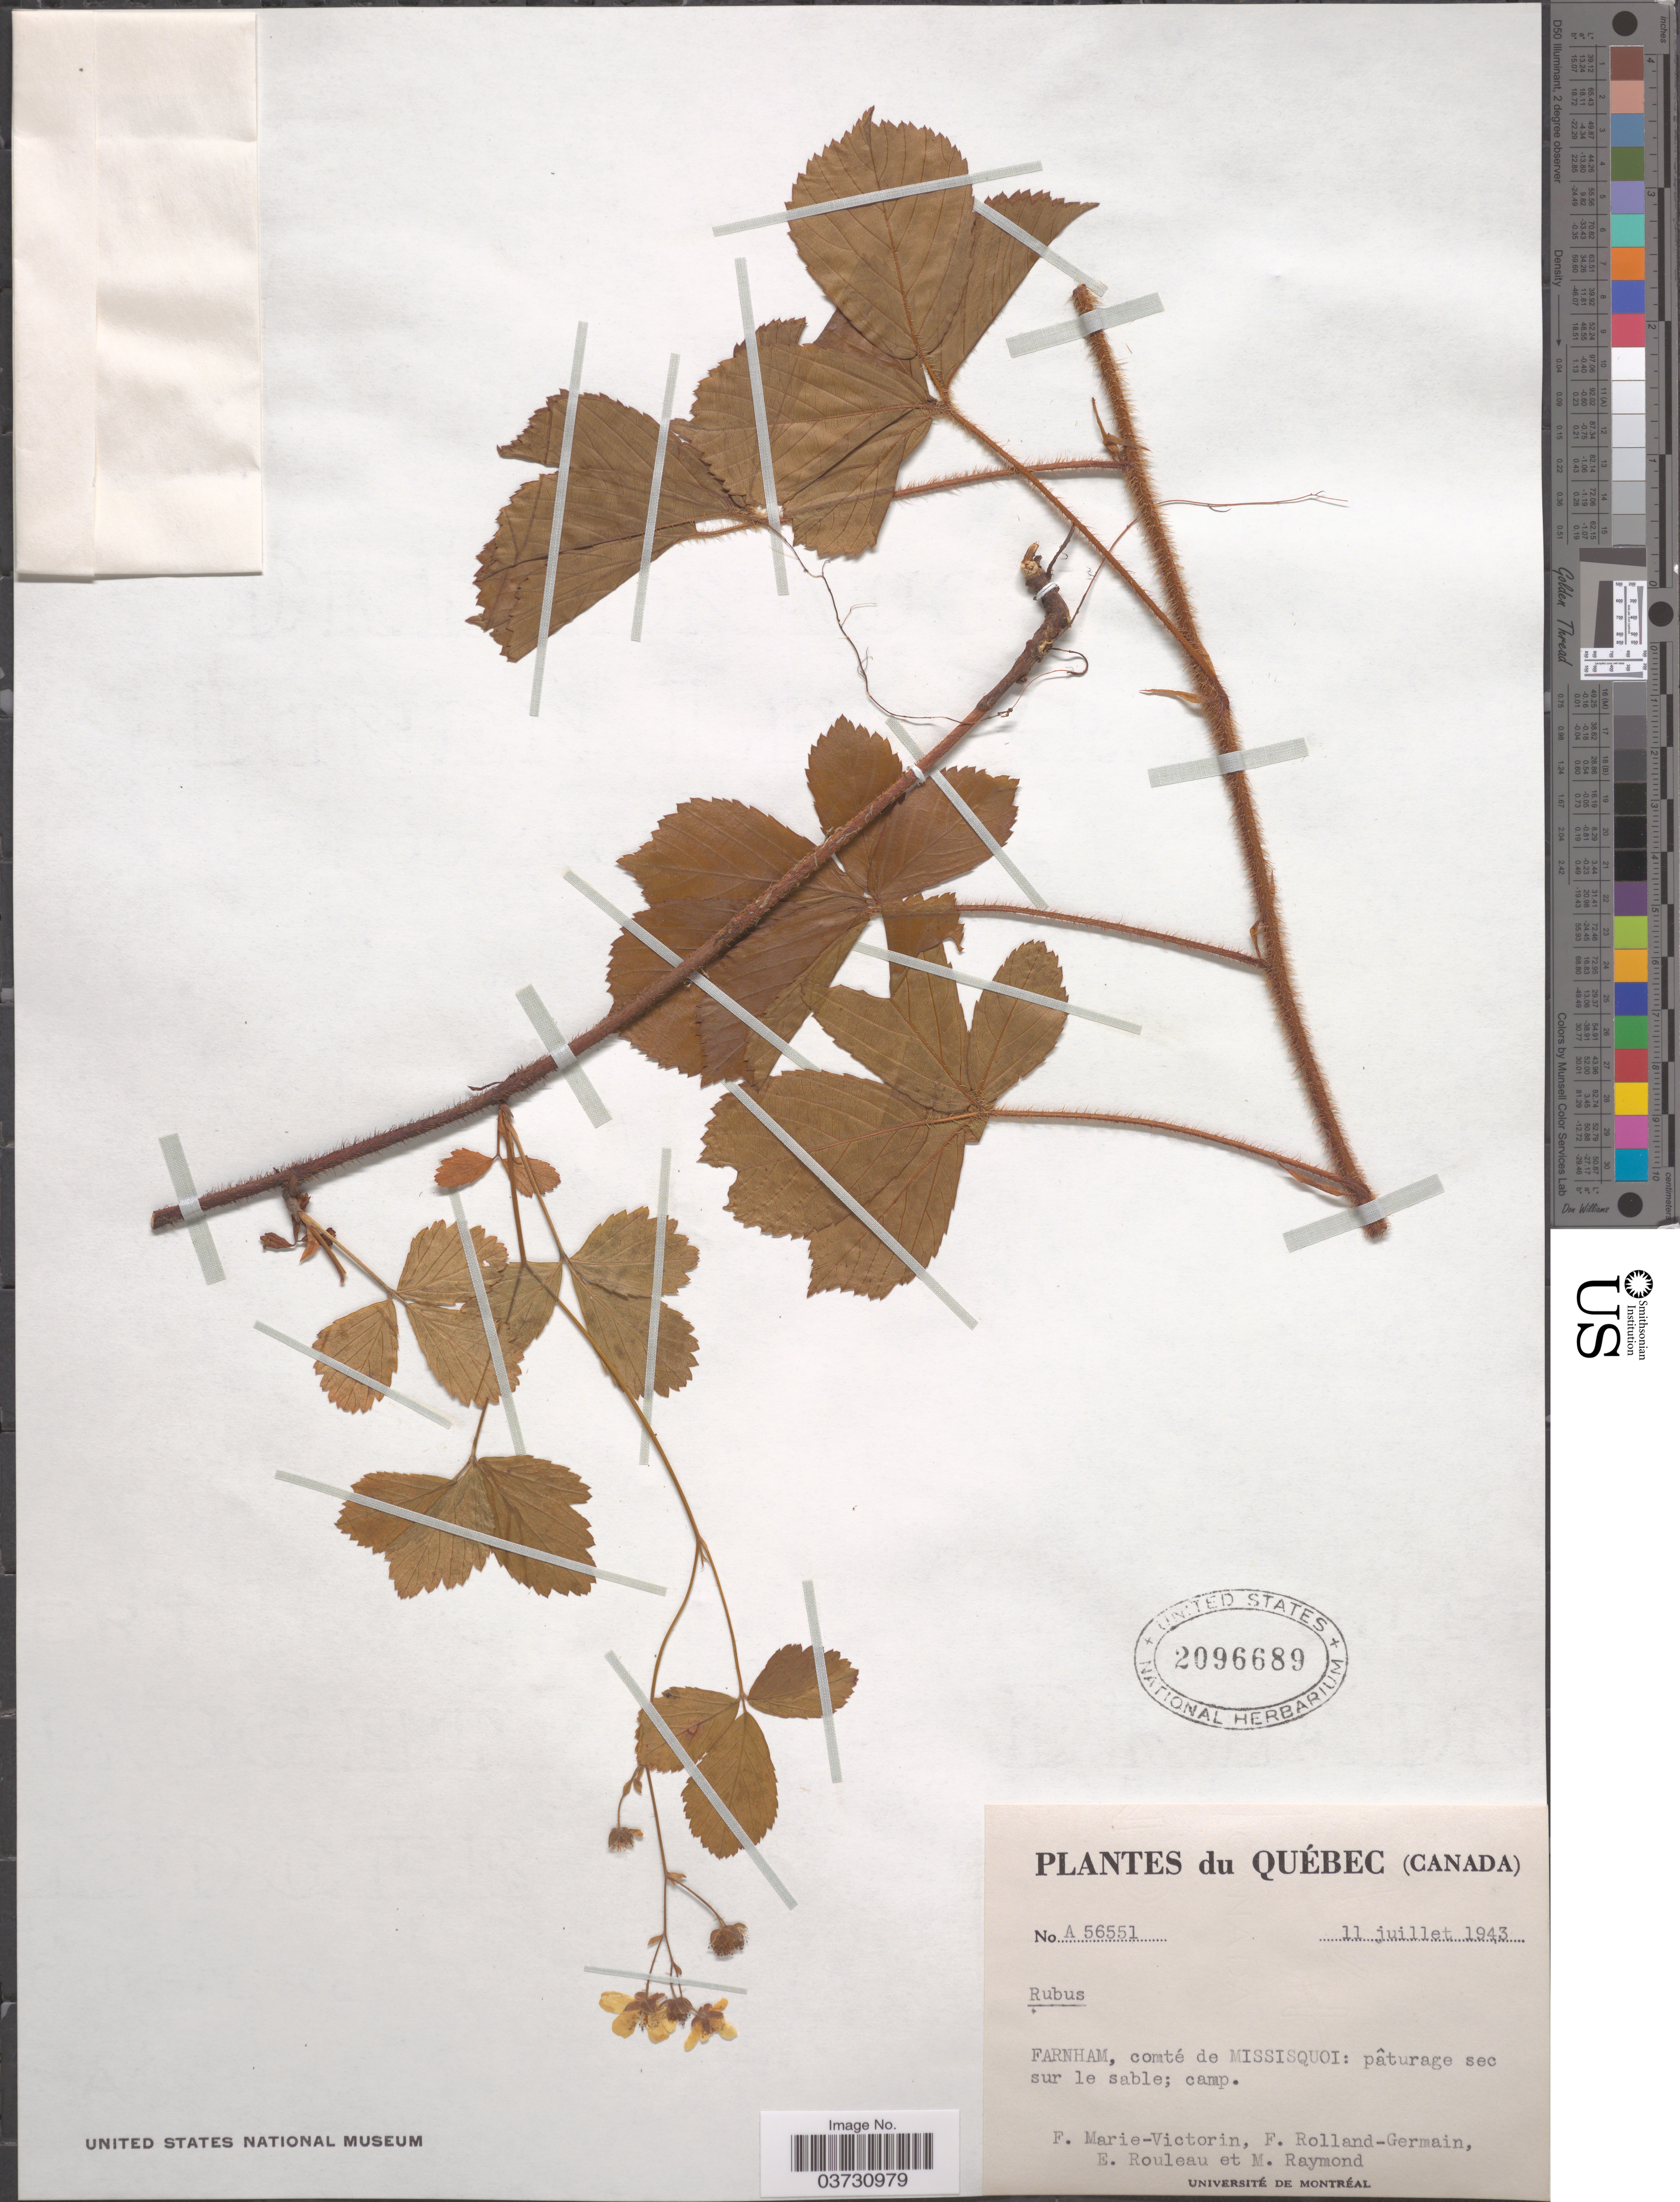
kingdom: Plantae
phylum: Tracheophyta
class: Magnoliopsida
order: Rosales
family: Rosaceae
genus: Rubus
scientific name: Rubus pubescens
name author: Raf.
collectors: F. Marie-Victorin, Rolland-Germain, E. Rouleau & M. Raymond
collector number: A56551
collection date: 1943-07-11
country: Canada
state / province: Quebec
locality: Farnham, comté de Missisquoi: pâturage sec sur le sable; camp.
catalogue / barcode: US 2096689